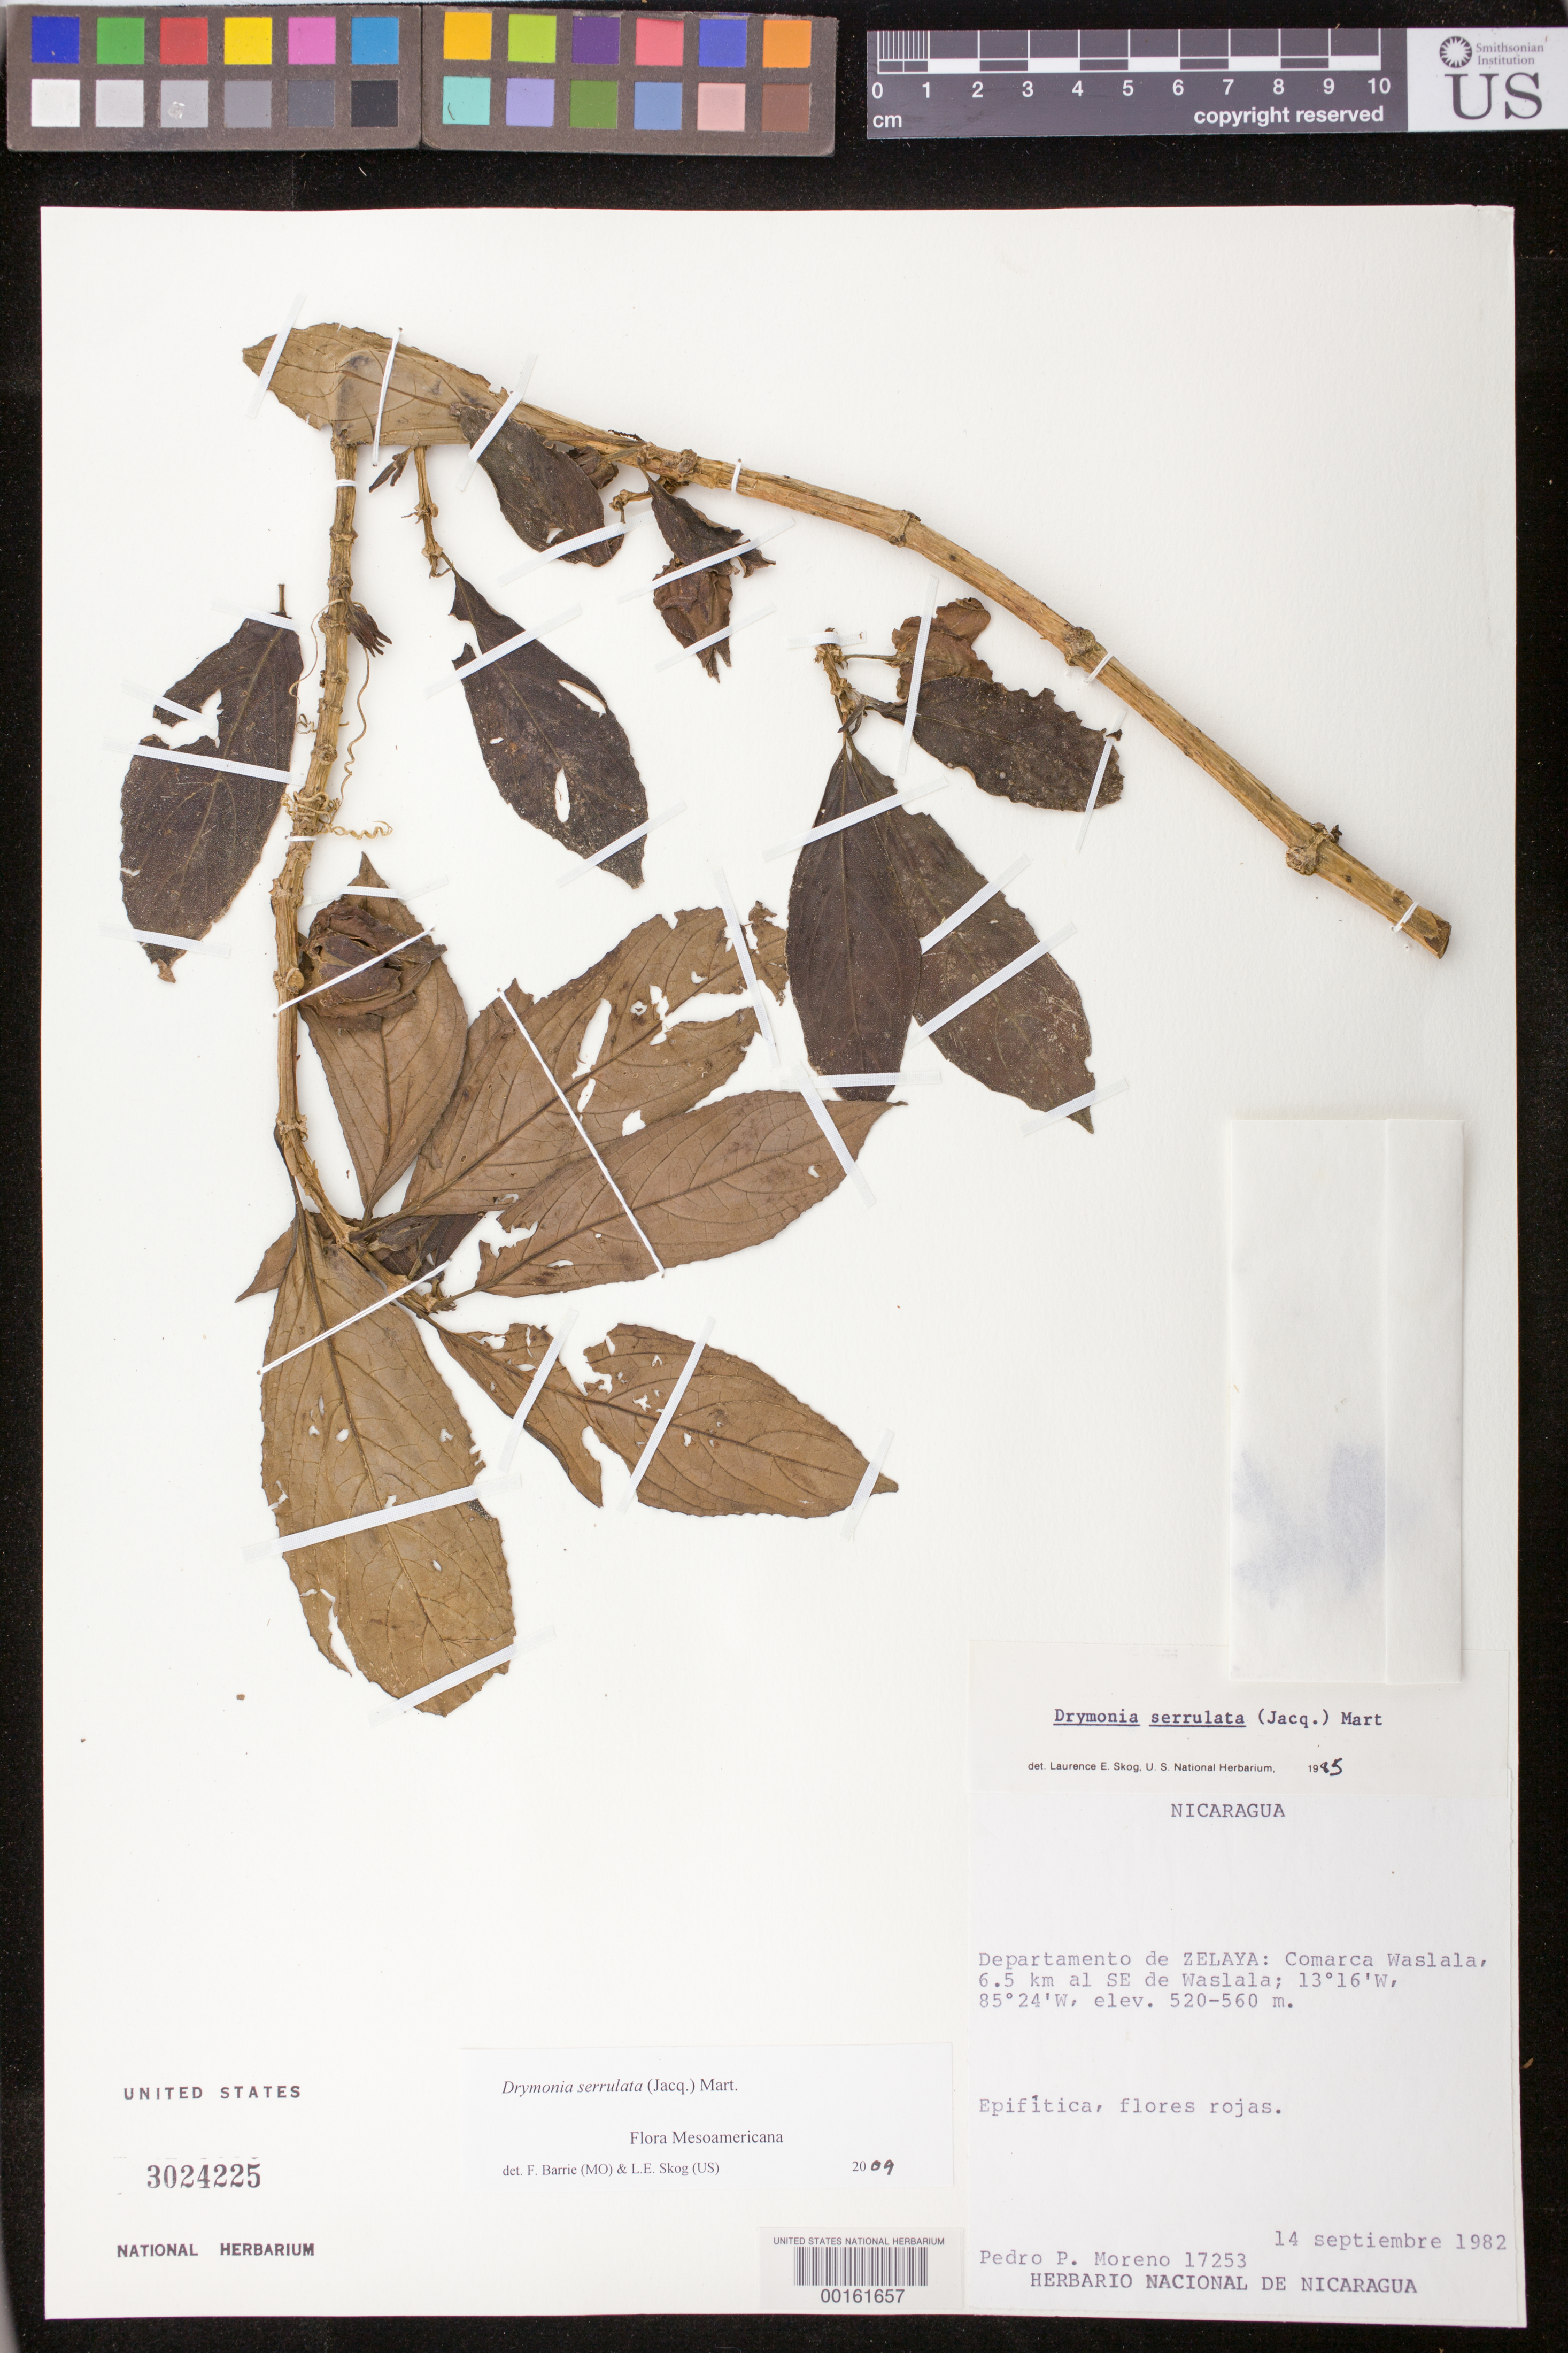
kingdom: Plantae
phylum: Tracheophyta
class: Magnoliopsida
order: Lamiales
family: Gesneriaceae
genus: Drymonia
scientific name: Drymonia serrulata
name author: (Jacq.) Mart.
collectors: P. Moreno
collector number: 17253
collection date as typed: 14 Sep 1982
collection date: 1982-09-14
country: Nicaragua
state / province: Atlántico Norte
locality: Waslala District, 6.5 km SE of Waslala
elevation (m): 520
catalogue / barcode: US 3024225